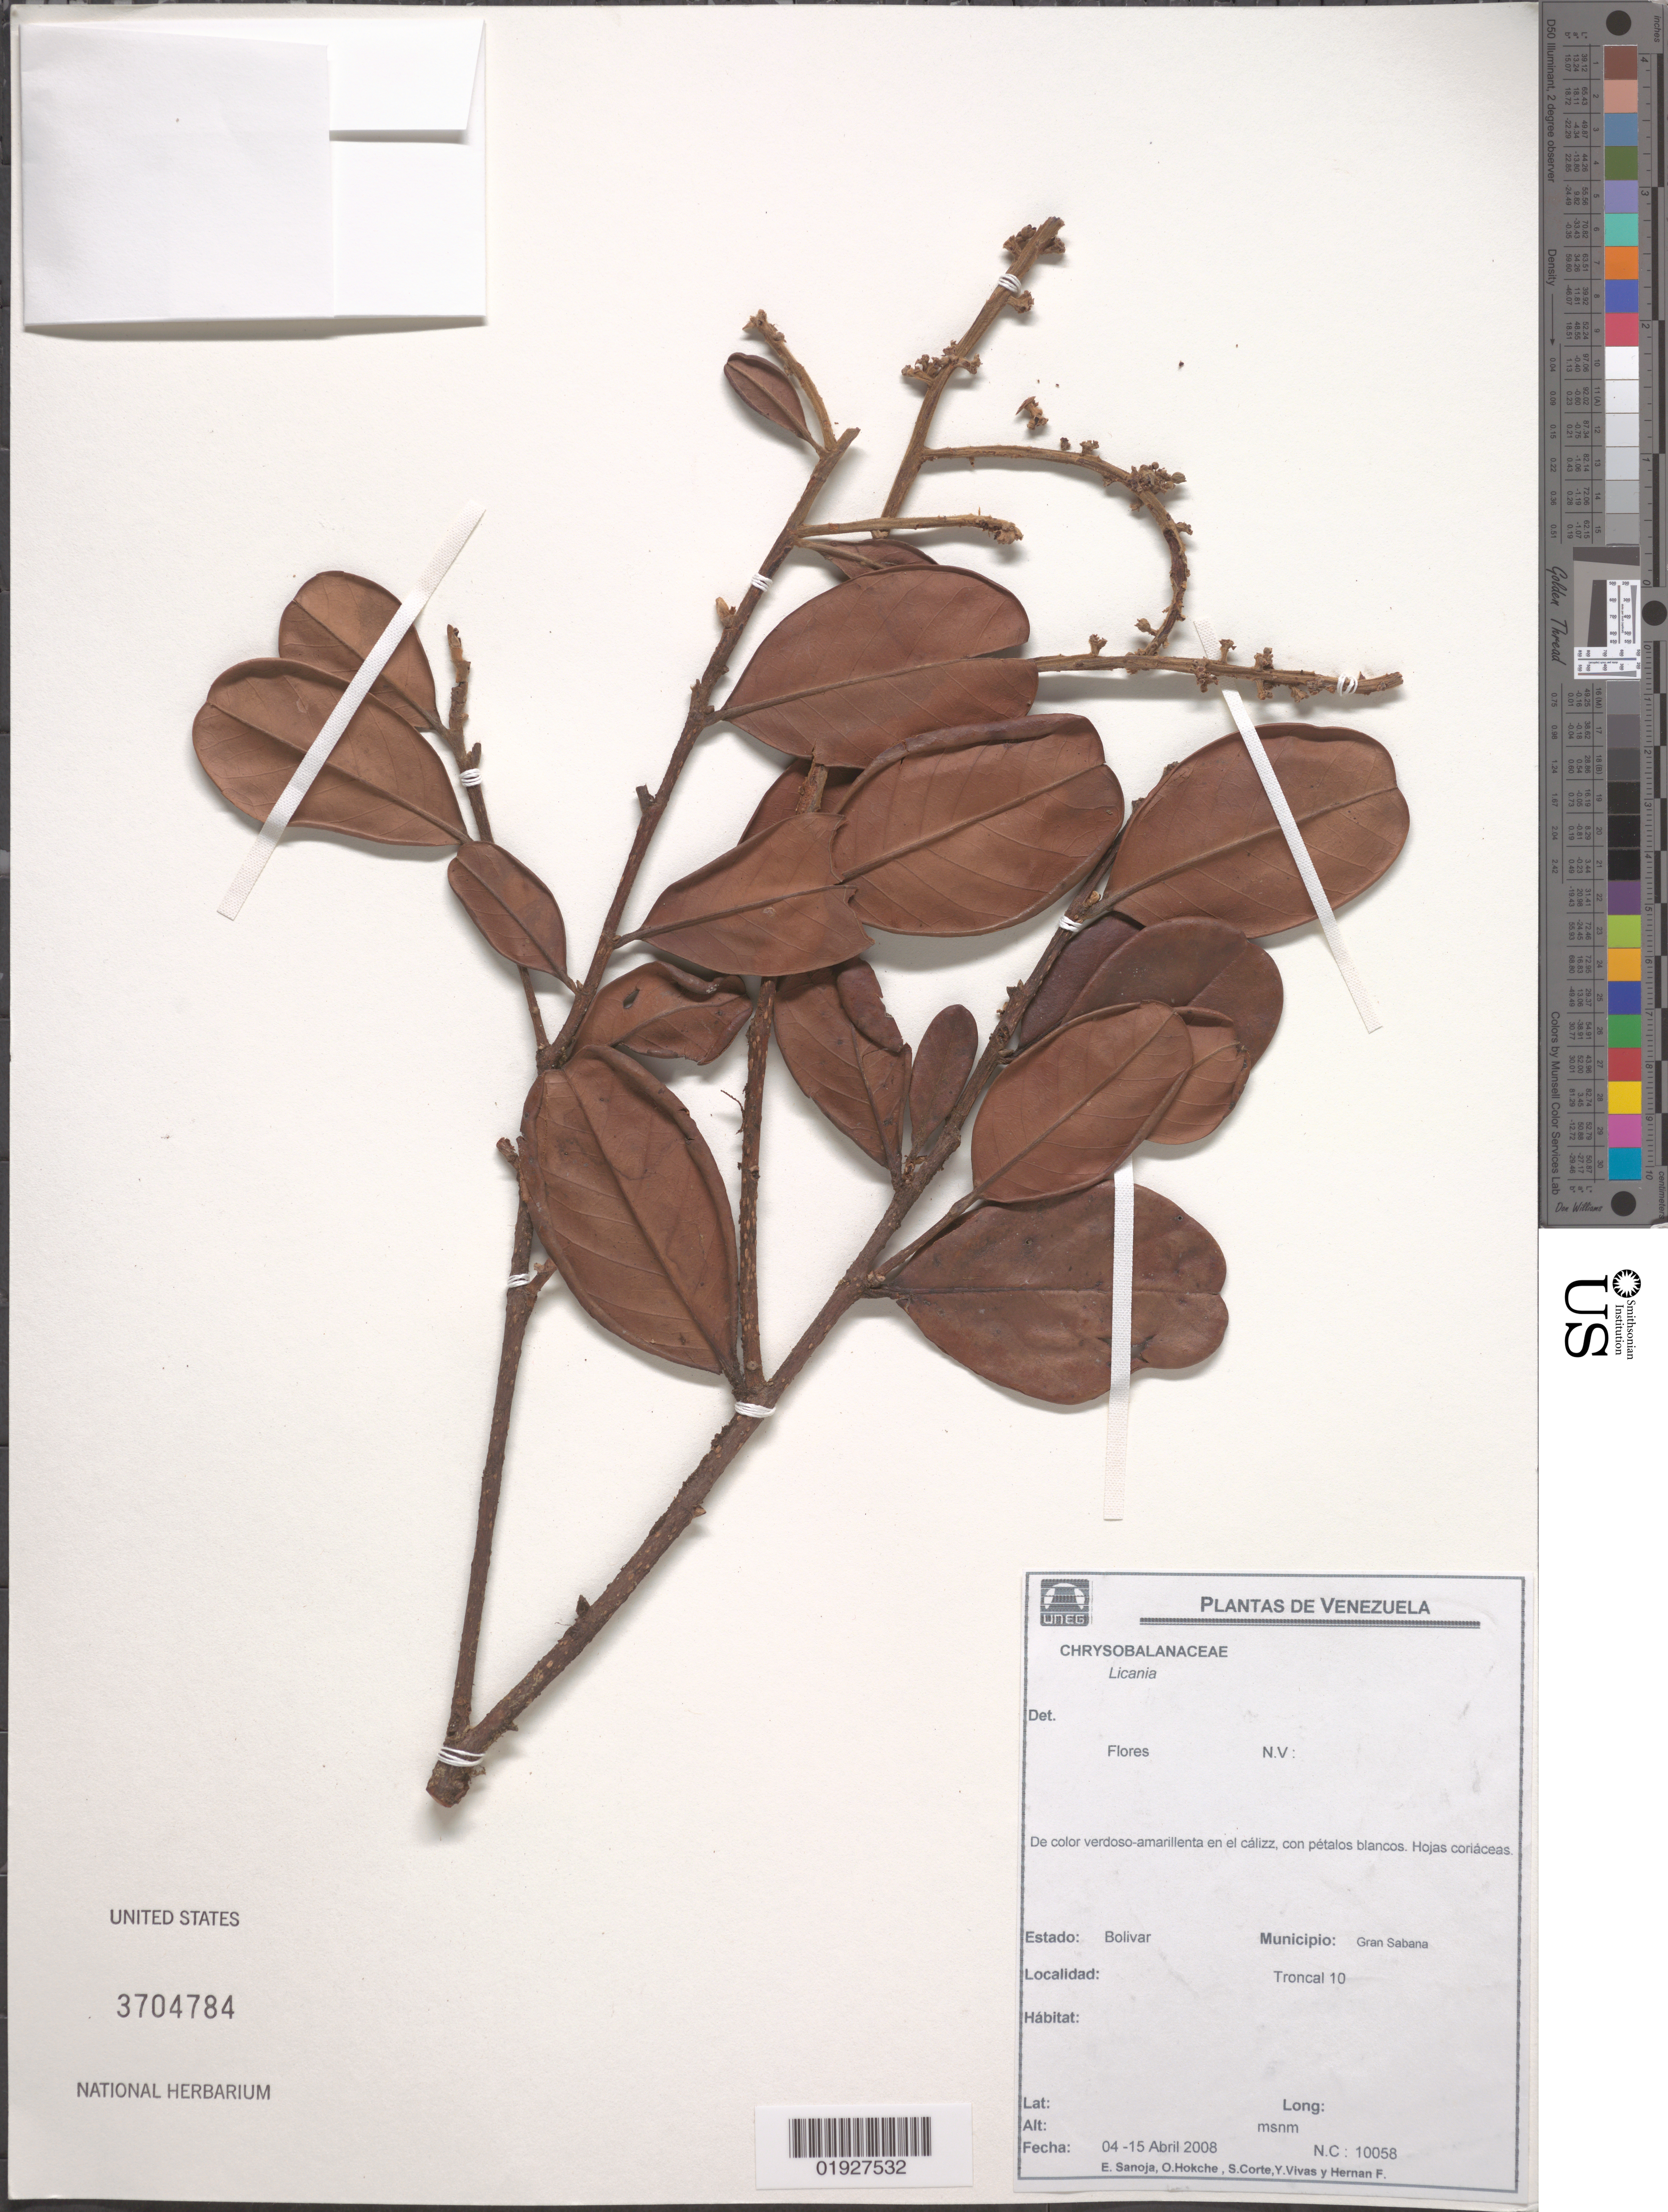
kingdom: Plantae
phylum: Tracheophyta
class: Magnoliopsida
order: Malpighiales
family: Chrysobalanaceae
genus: Licania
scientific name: Licania sp.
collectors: E. Sanoja, O. Hokche, S. Corte, Y. Vivas & F. Hernan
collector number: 10058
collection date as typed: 04 - 15 Abril 2008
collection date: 2008-04-04/2008-04-15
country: Venezuela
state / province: Bolívar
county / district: Gran Sabana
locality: Troncal 10, km 743.5. Quebrada del Danto.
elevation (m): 1252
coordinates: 05 57 52 N, 61 23 31 W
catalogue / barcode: US 3704784